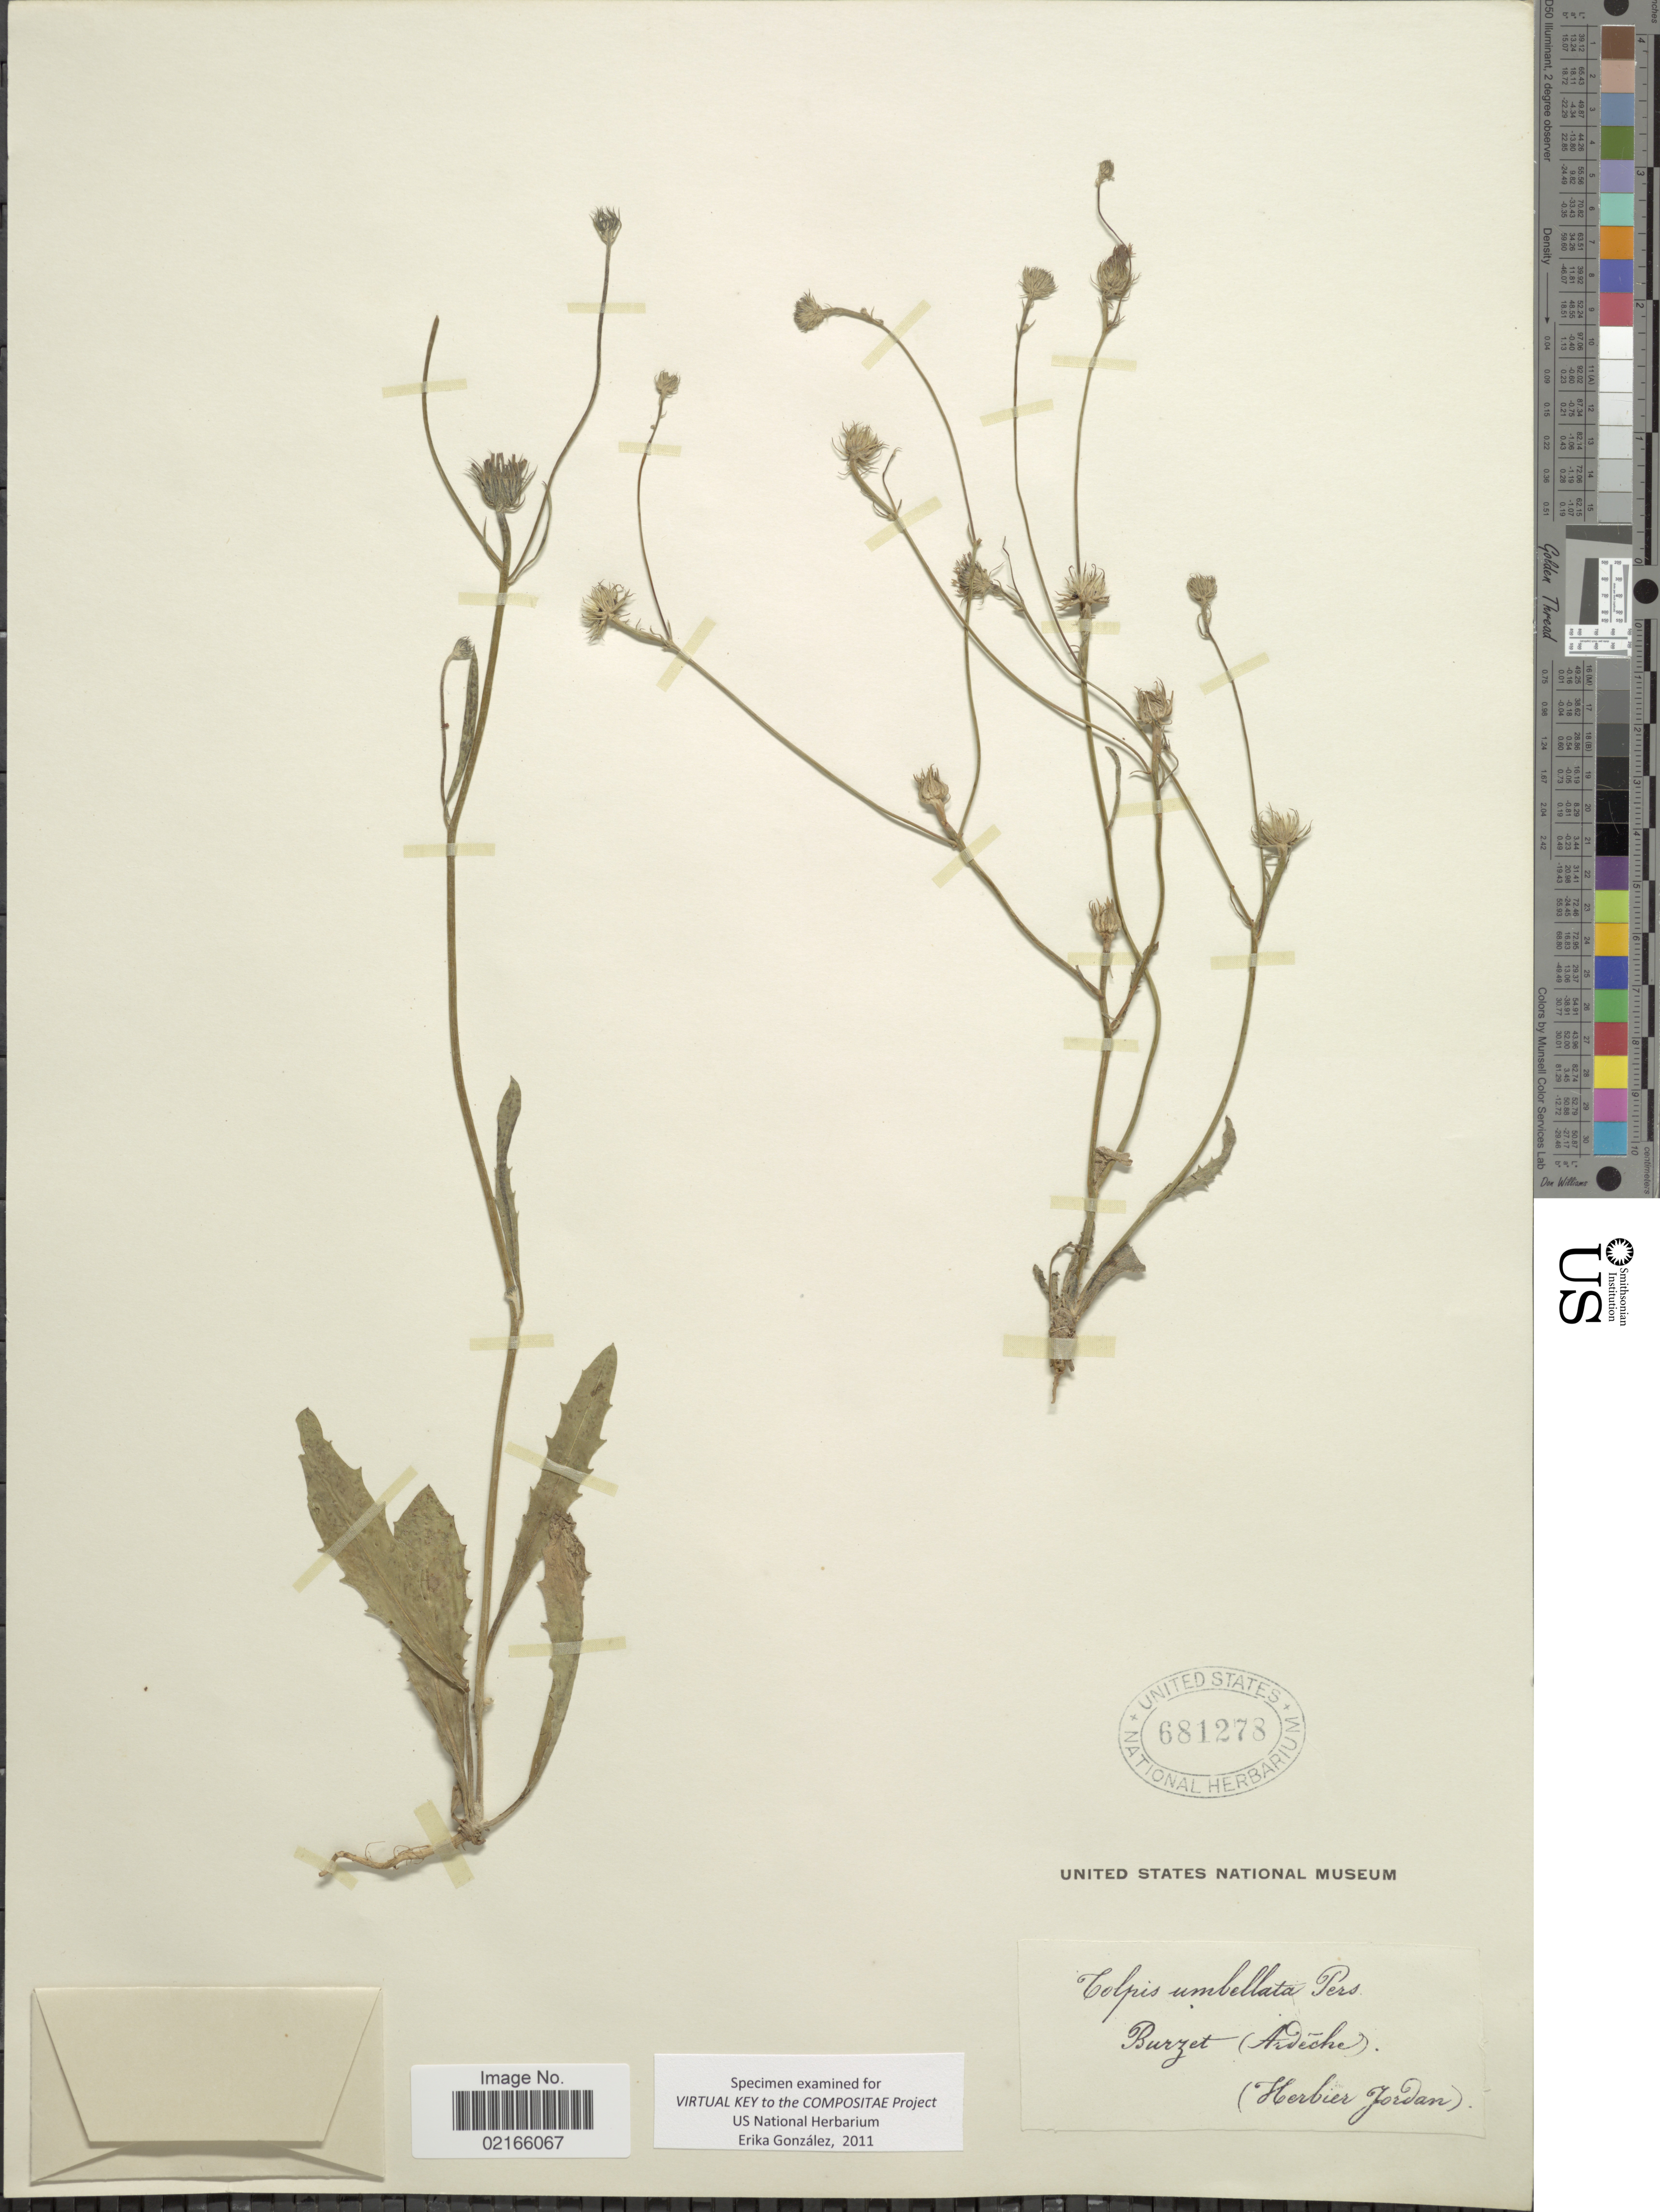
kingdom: Plantae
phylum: Tracheophyta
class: Magnoliopsida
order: Asterales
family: Asteraceae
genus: Tolpis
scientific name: Tolpis barbata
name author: (L.) Gaertn.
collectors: ex herb. Jordan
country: France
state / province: Auvergne-Rhône-Alpes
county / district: Ardèche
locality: Burzet (Ardeche)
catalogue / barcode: US 681278